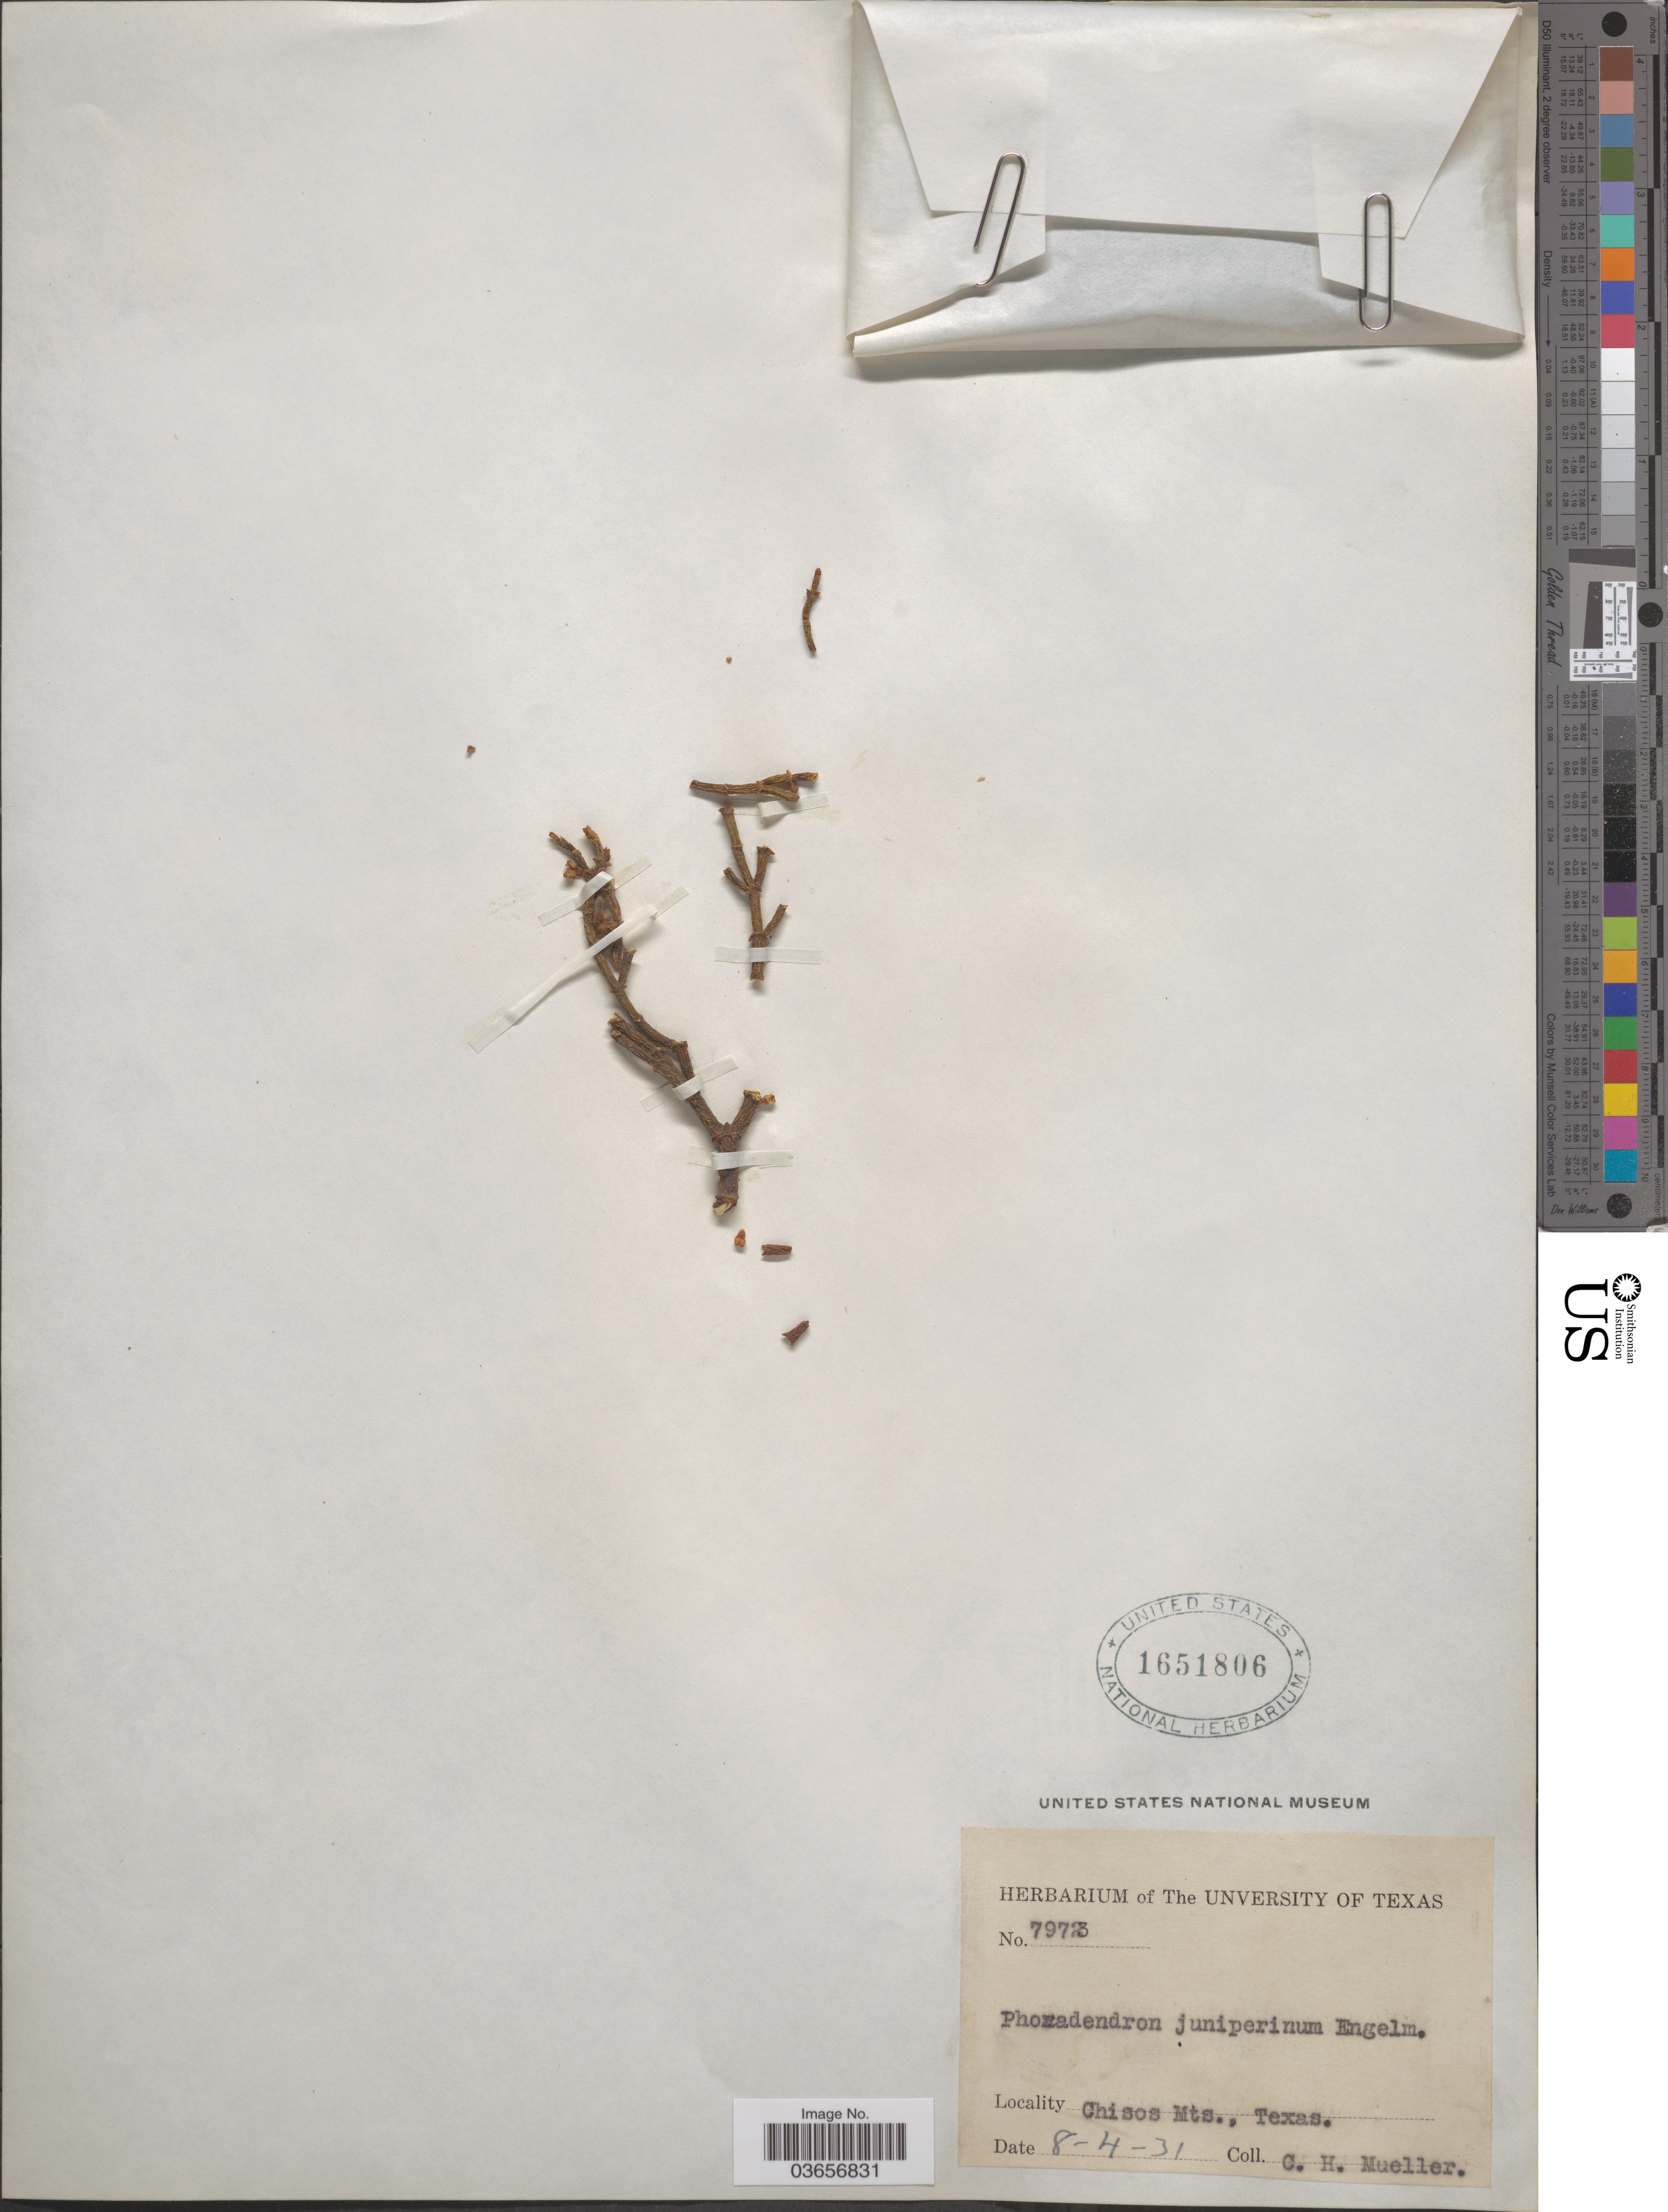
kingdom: Plantae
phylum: Tracheophyta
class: Magnoliopsida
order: Santalales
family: Viscaceae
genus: Phoradendron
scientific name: Phoradendron juniperinum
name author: Engelm. ex A. Gray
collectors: C. H. Mueller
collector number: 7973*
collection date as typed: Transcribed d/m/y: 4/8/31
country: United States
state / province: Texas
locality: Chisos Mts.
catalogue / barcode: US 1651806